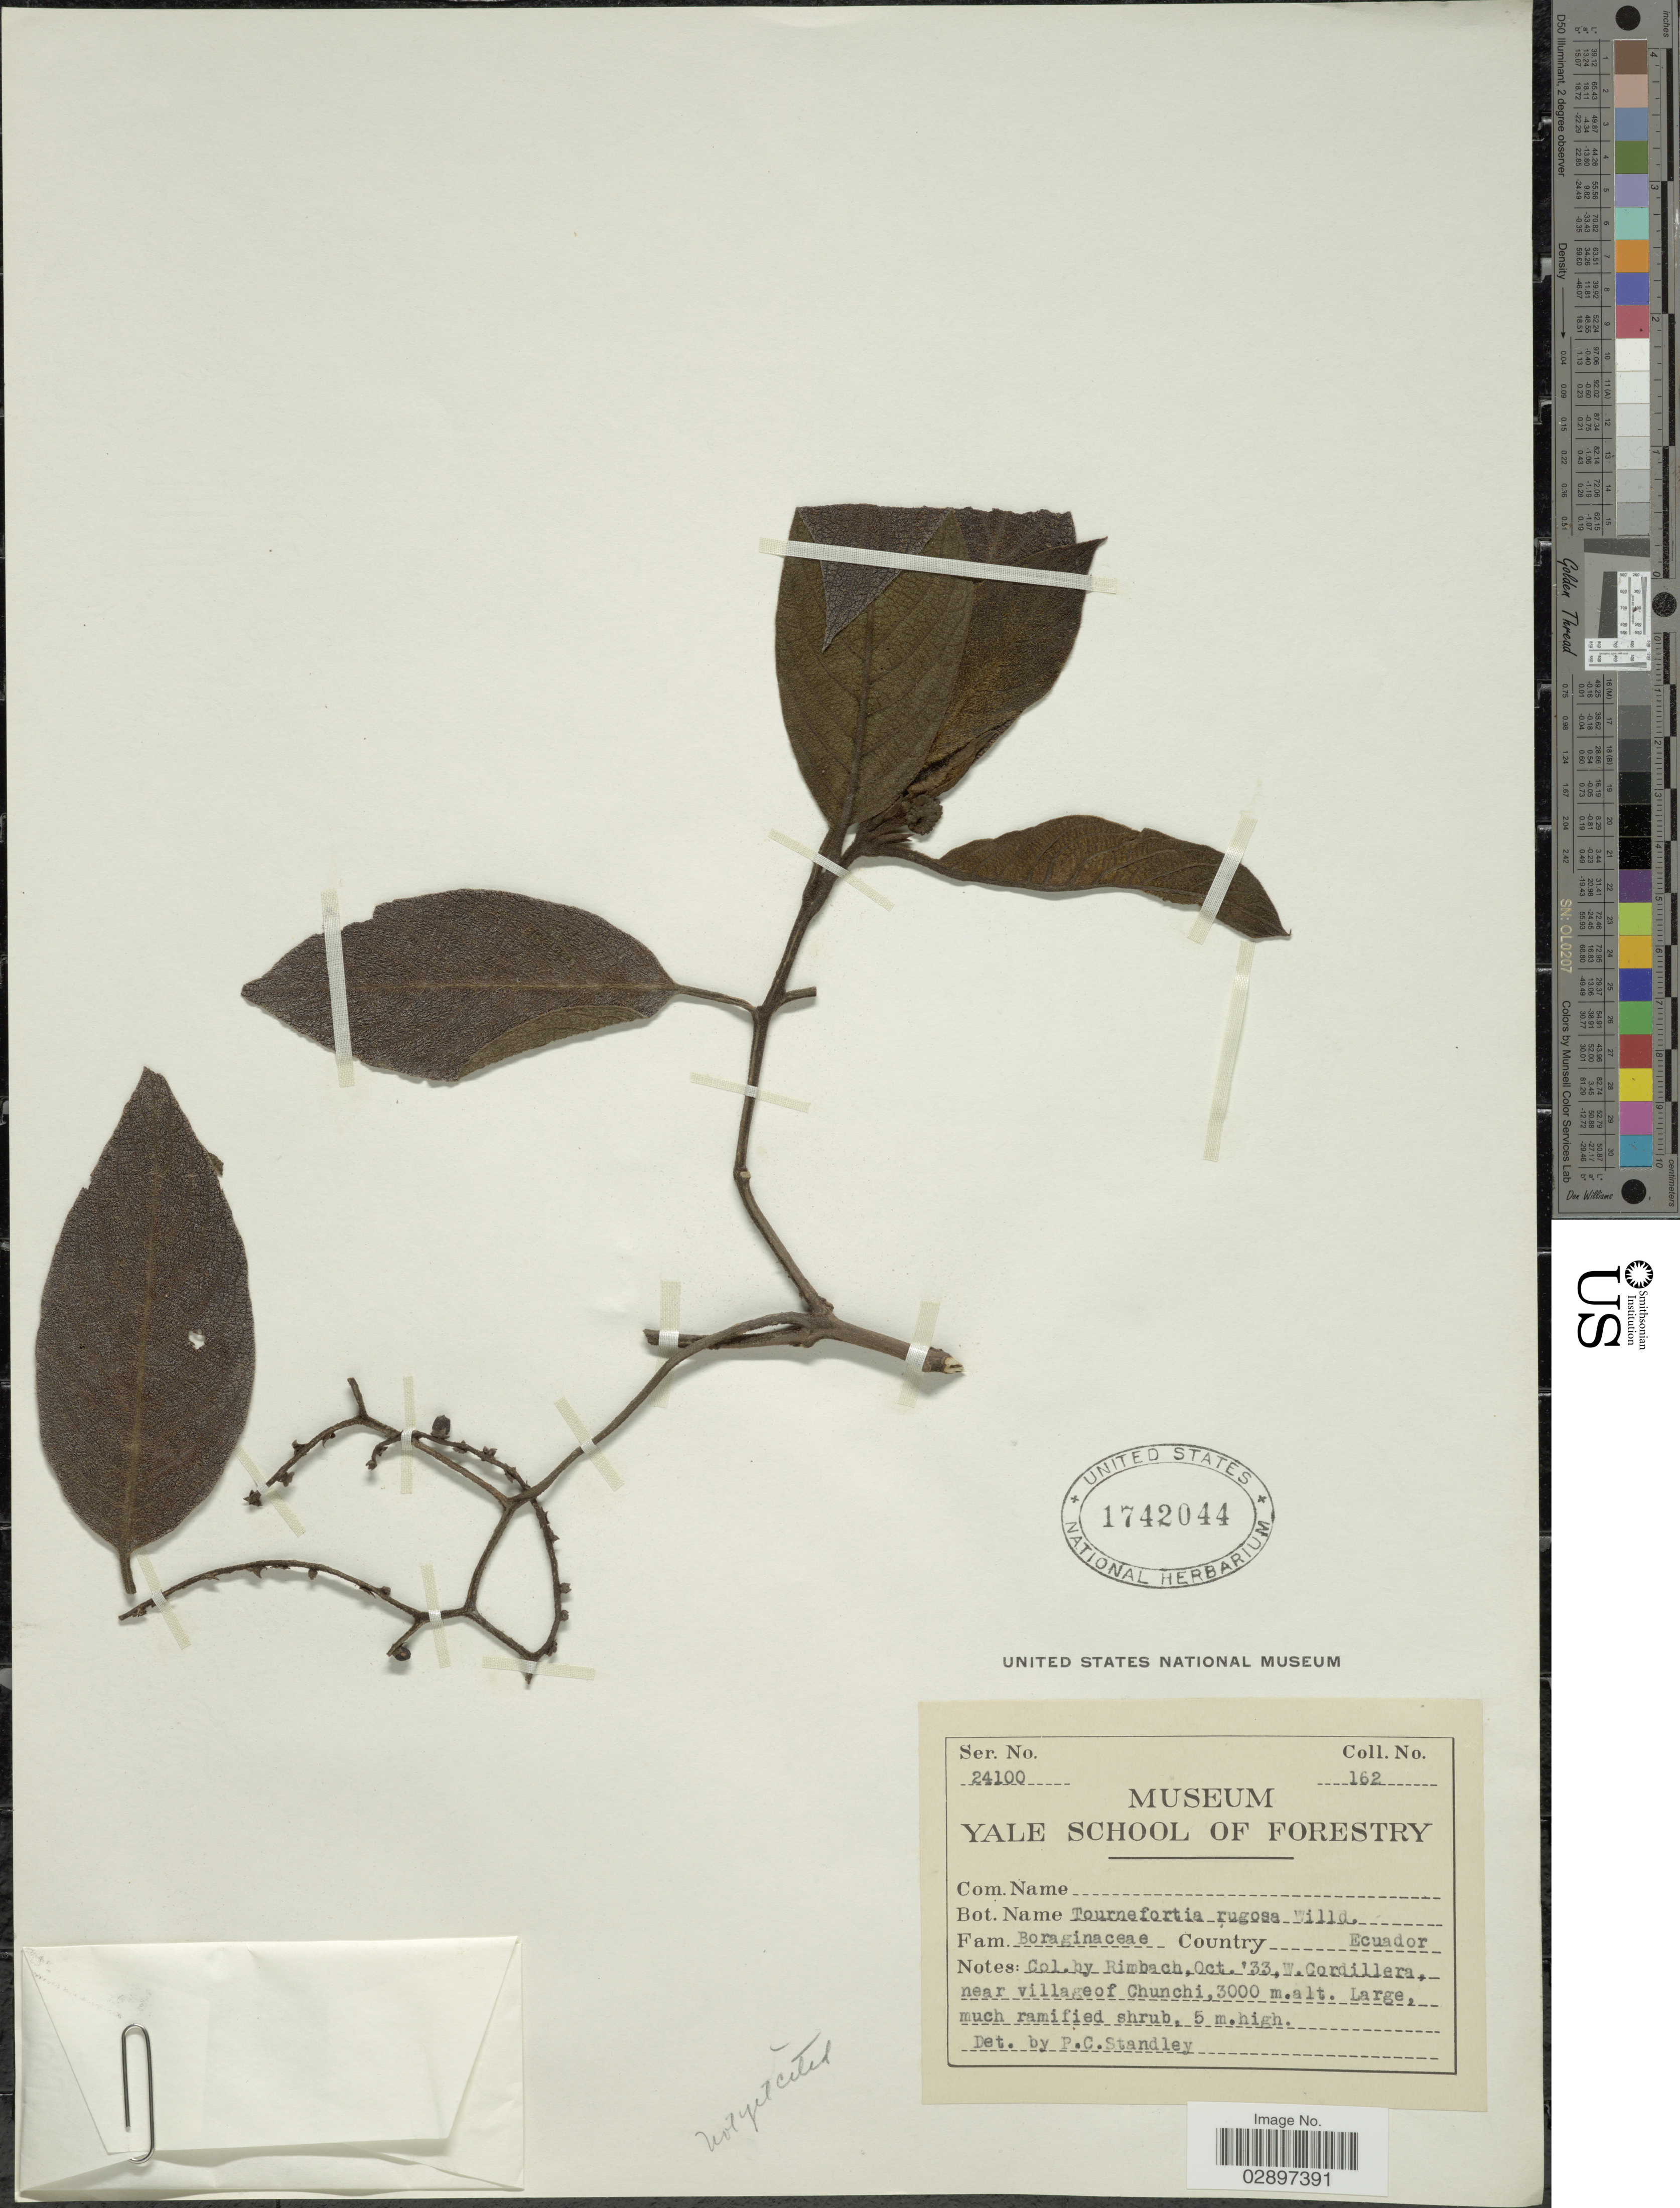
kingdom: Plantae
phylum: Tracheophyta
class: Magnoliopsida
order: Boraginales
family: Heliotropiaceae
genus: Tournefortia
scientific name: Tournefortia polystachya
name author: Ruiz & Pav.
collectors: Rimbach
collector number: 162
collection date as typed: Transcribed d/m/y: /10/33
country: Ecuador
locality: W. Cordillera near village of Chunchi.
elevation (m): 3000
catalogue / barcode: US 1742044